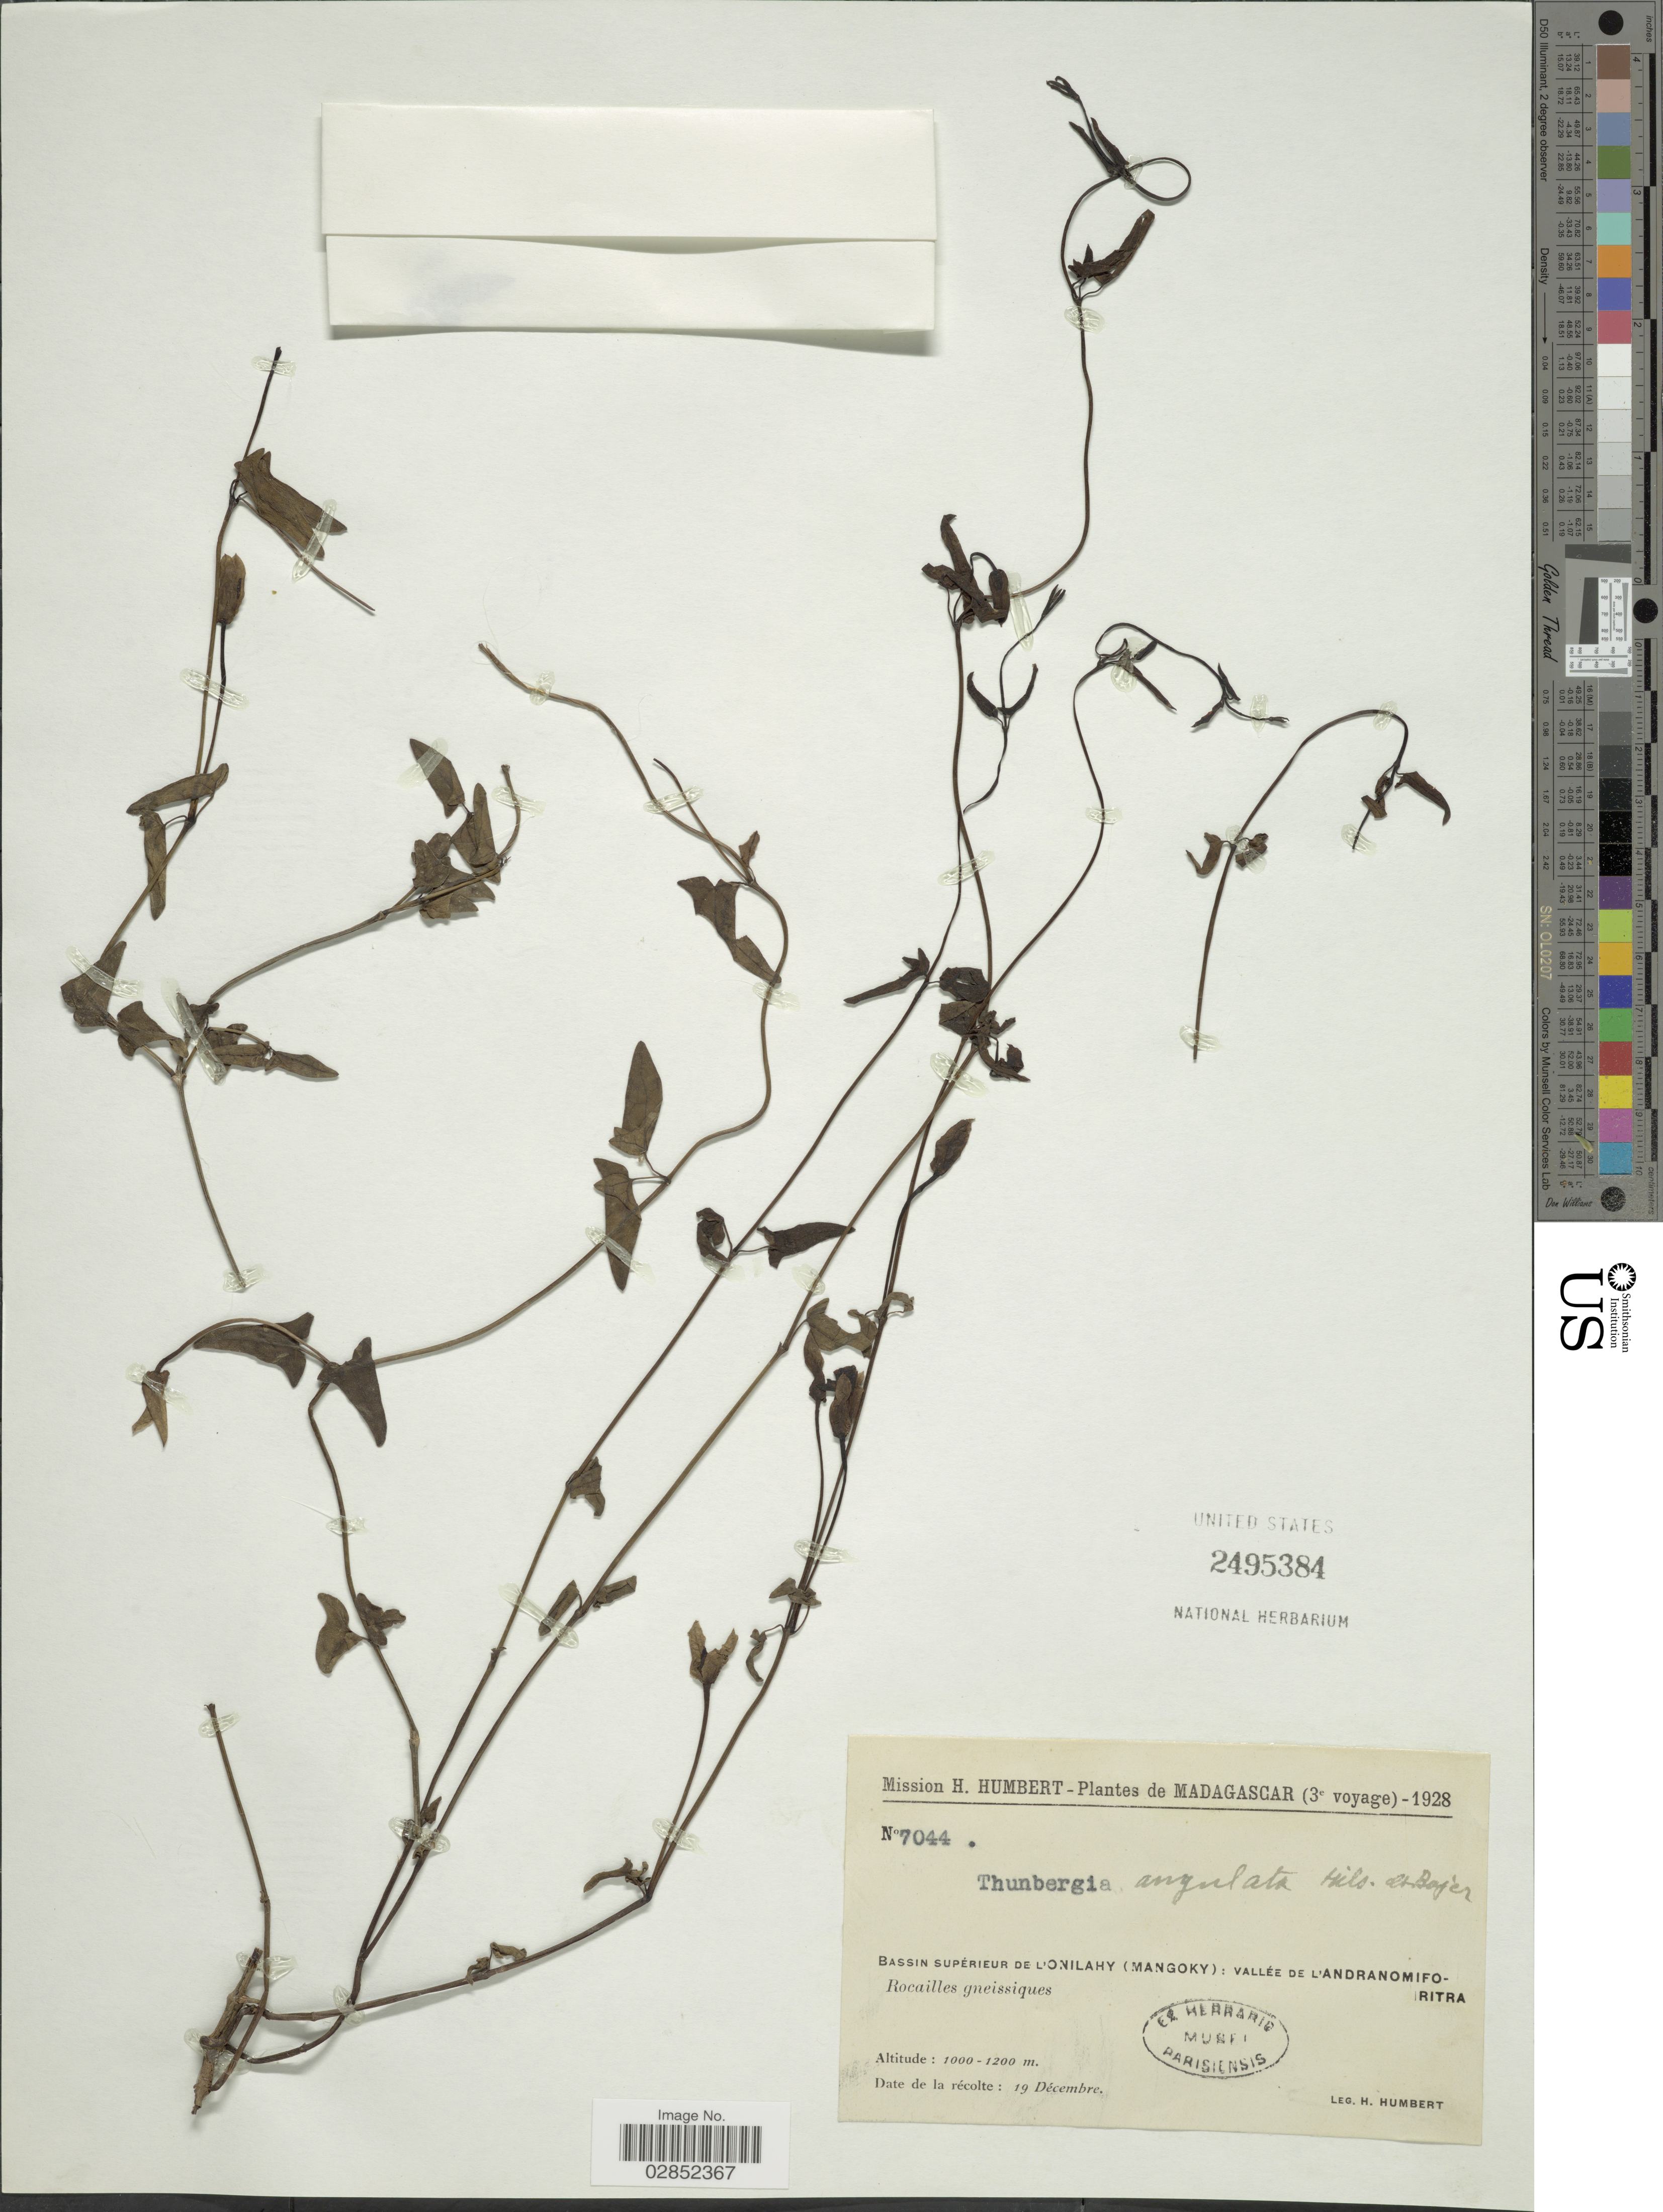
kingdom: Plantae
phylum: Tracheophyta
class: Magnoliopsida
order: Lamiales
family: Acanthaceae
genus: Thunbergia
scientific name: Thunbergia angulata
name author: Hils. & Bojer ex Hook.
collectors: H. Humbert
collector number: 7044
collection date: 1928-12-19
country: Madagascar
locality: Bassin Supérieur De L'Onilahy (Mangoky): Vallée de L'Andranomiforitra.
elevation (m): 1000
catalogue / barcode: US 2495384